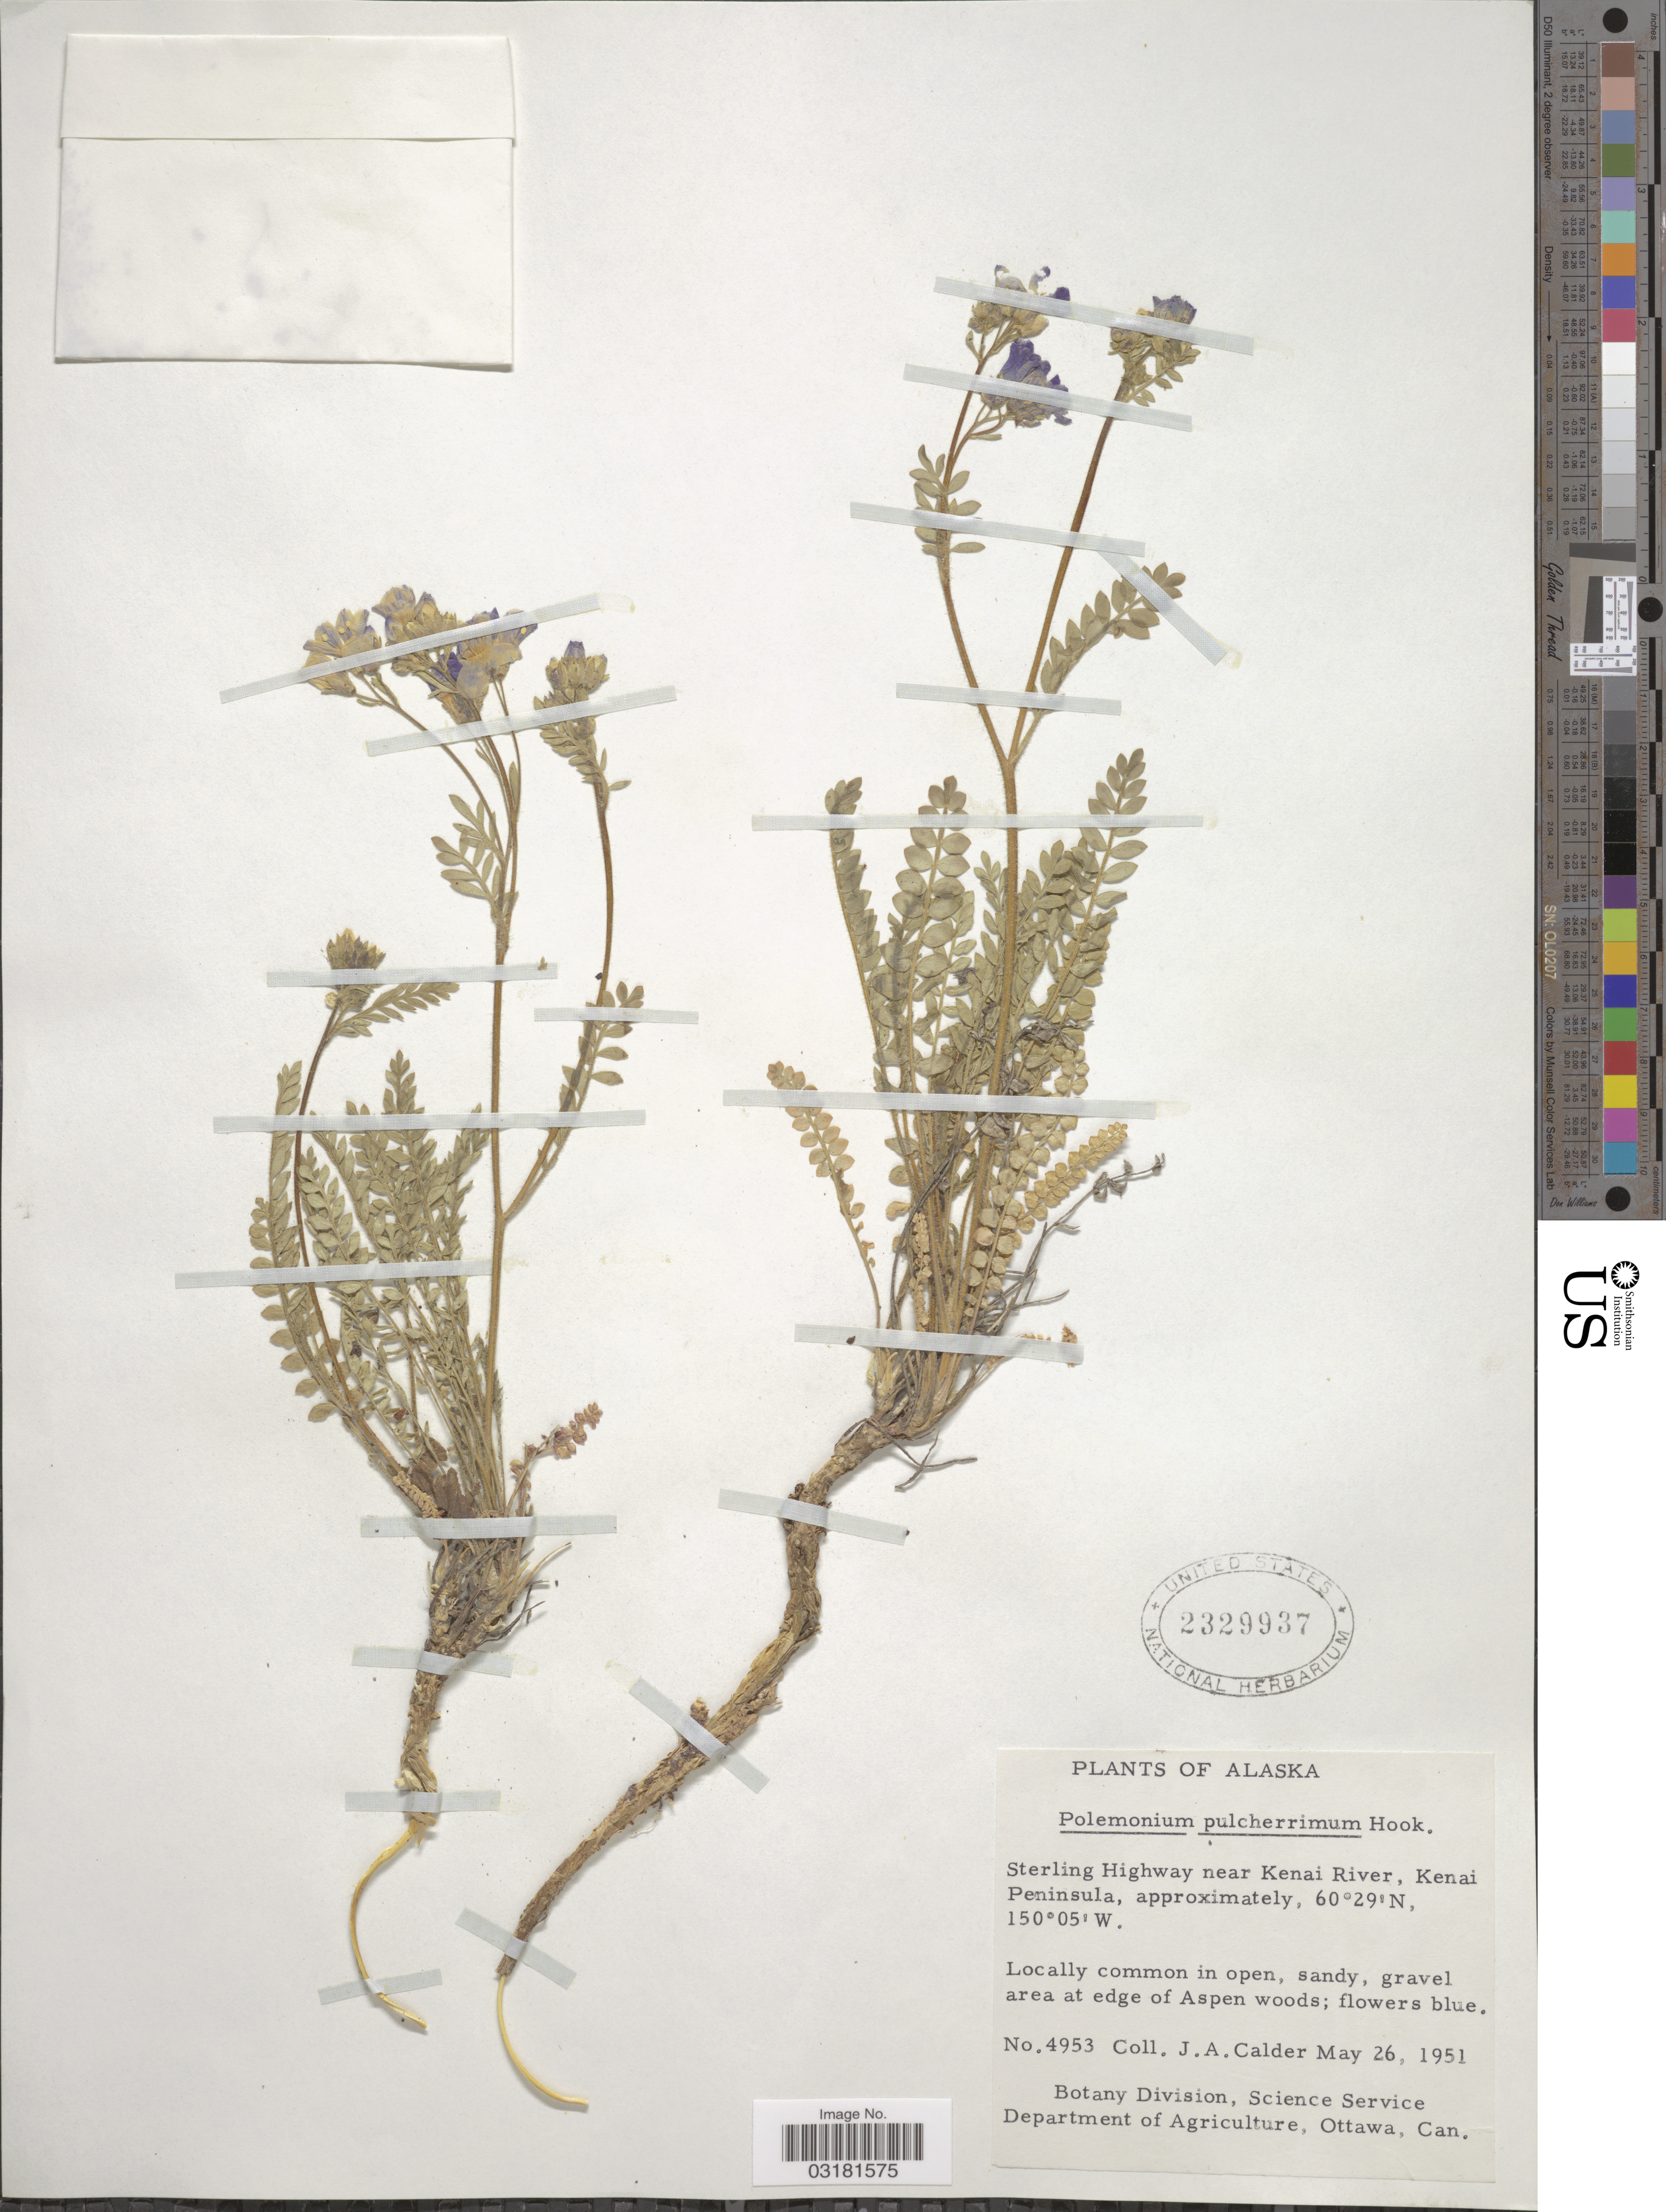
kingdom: Plantae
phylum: Tracheophyta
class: Magnoliopsida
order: Ericales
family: Polemoniaceae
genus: Polemonium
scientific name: Polemonium pulcherrimum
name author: Hook.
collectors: J. A. Calder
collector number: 4953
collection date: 1951-05-26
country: United States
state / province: Alaska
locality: Sterling Highway near Kenai River, Kenai Peninsula.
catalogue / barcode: US 2329937